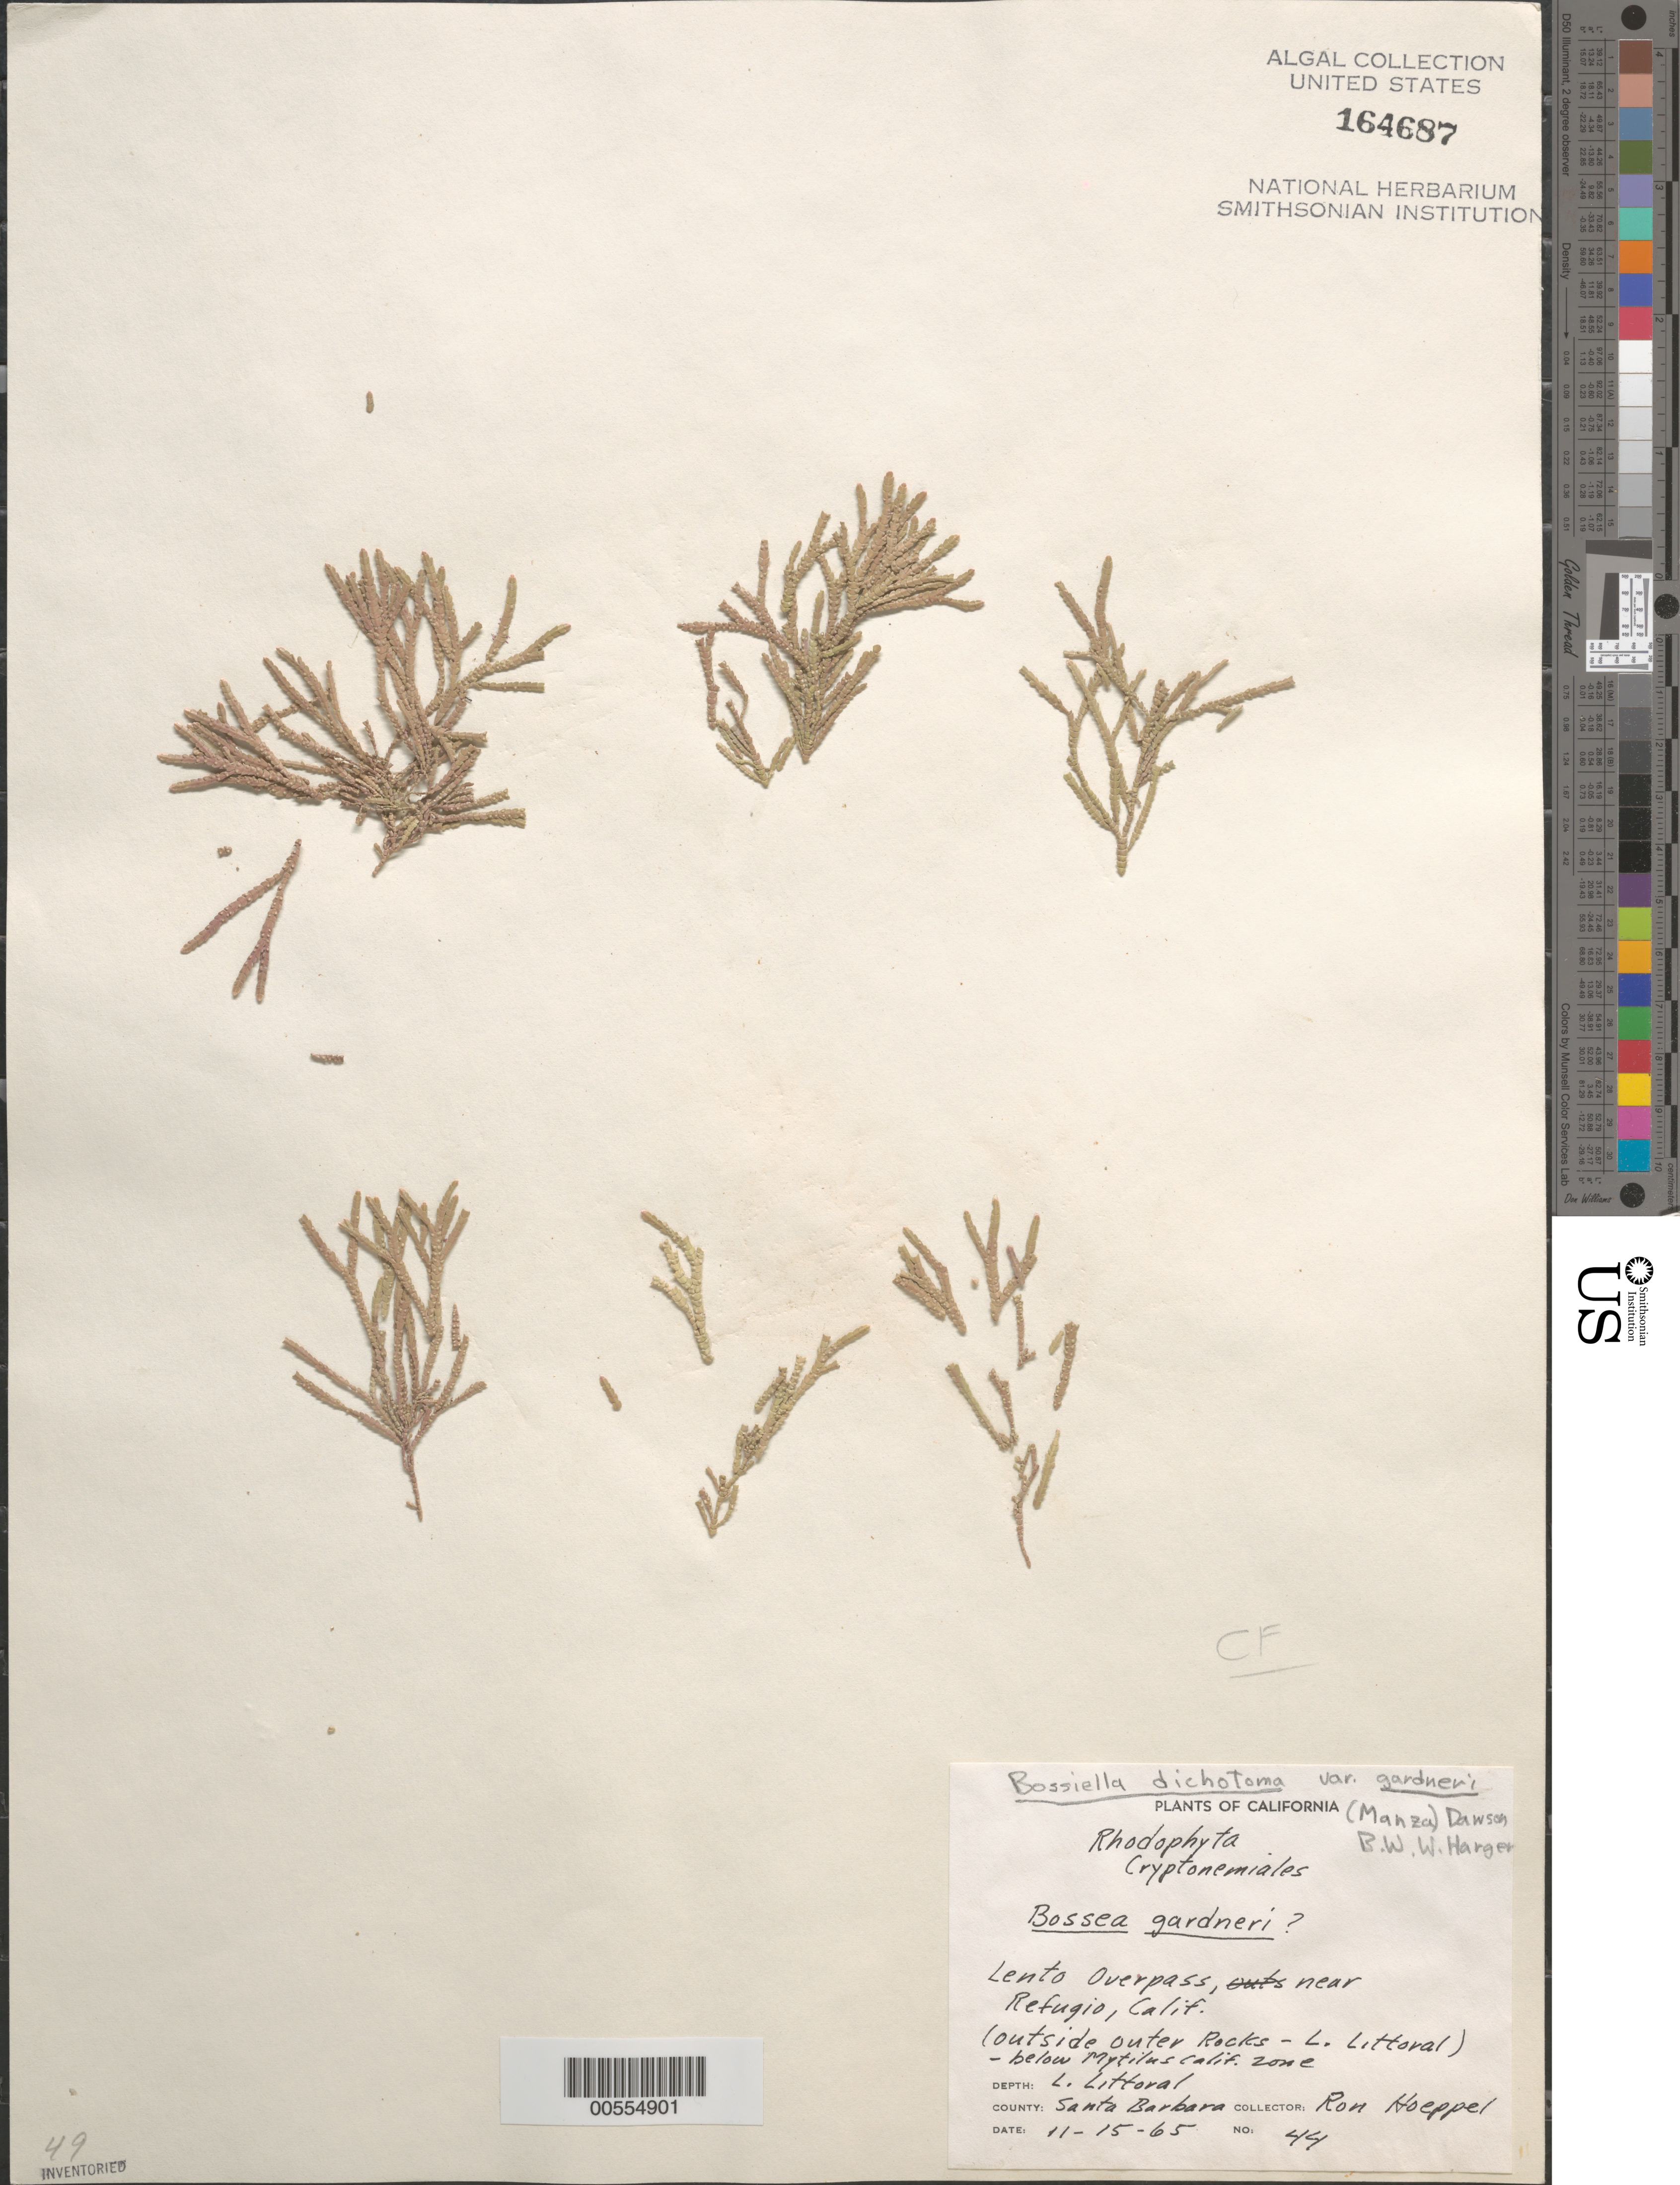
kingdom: Plantae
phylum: Rhodophyta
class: Florideophyceae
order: Corallinales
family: Corallinaceae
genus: Bossiella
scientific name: Bossiella dichotoma var. gardneri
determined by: Harger, B. W. W.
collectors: R. Hoeppel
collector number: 44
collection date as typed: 15 Nov 1965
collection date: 1965-11-15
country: United States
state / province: California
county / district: Santa Barbara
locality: Lento Overpass, near Refugio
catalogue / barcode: US 164687